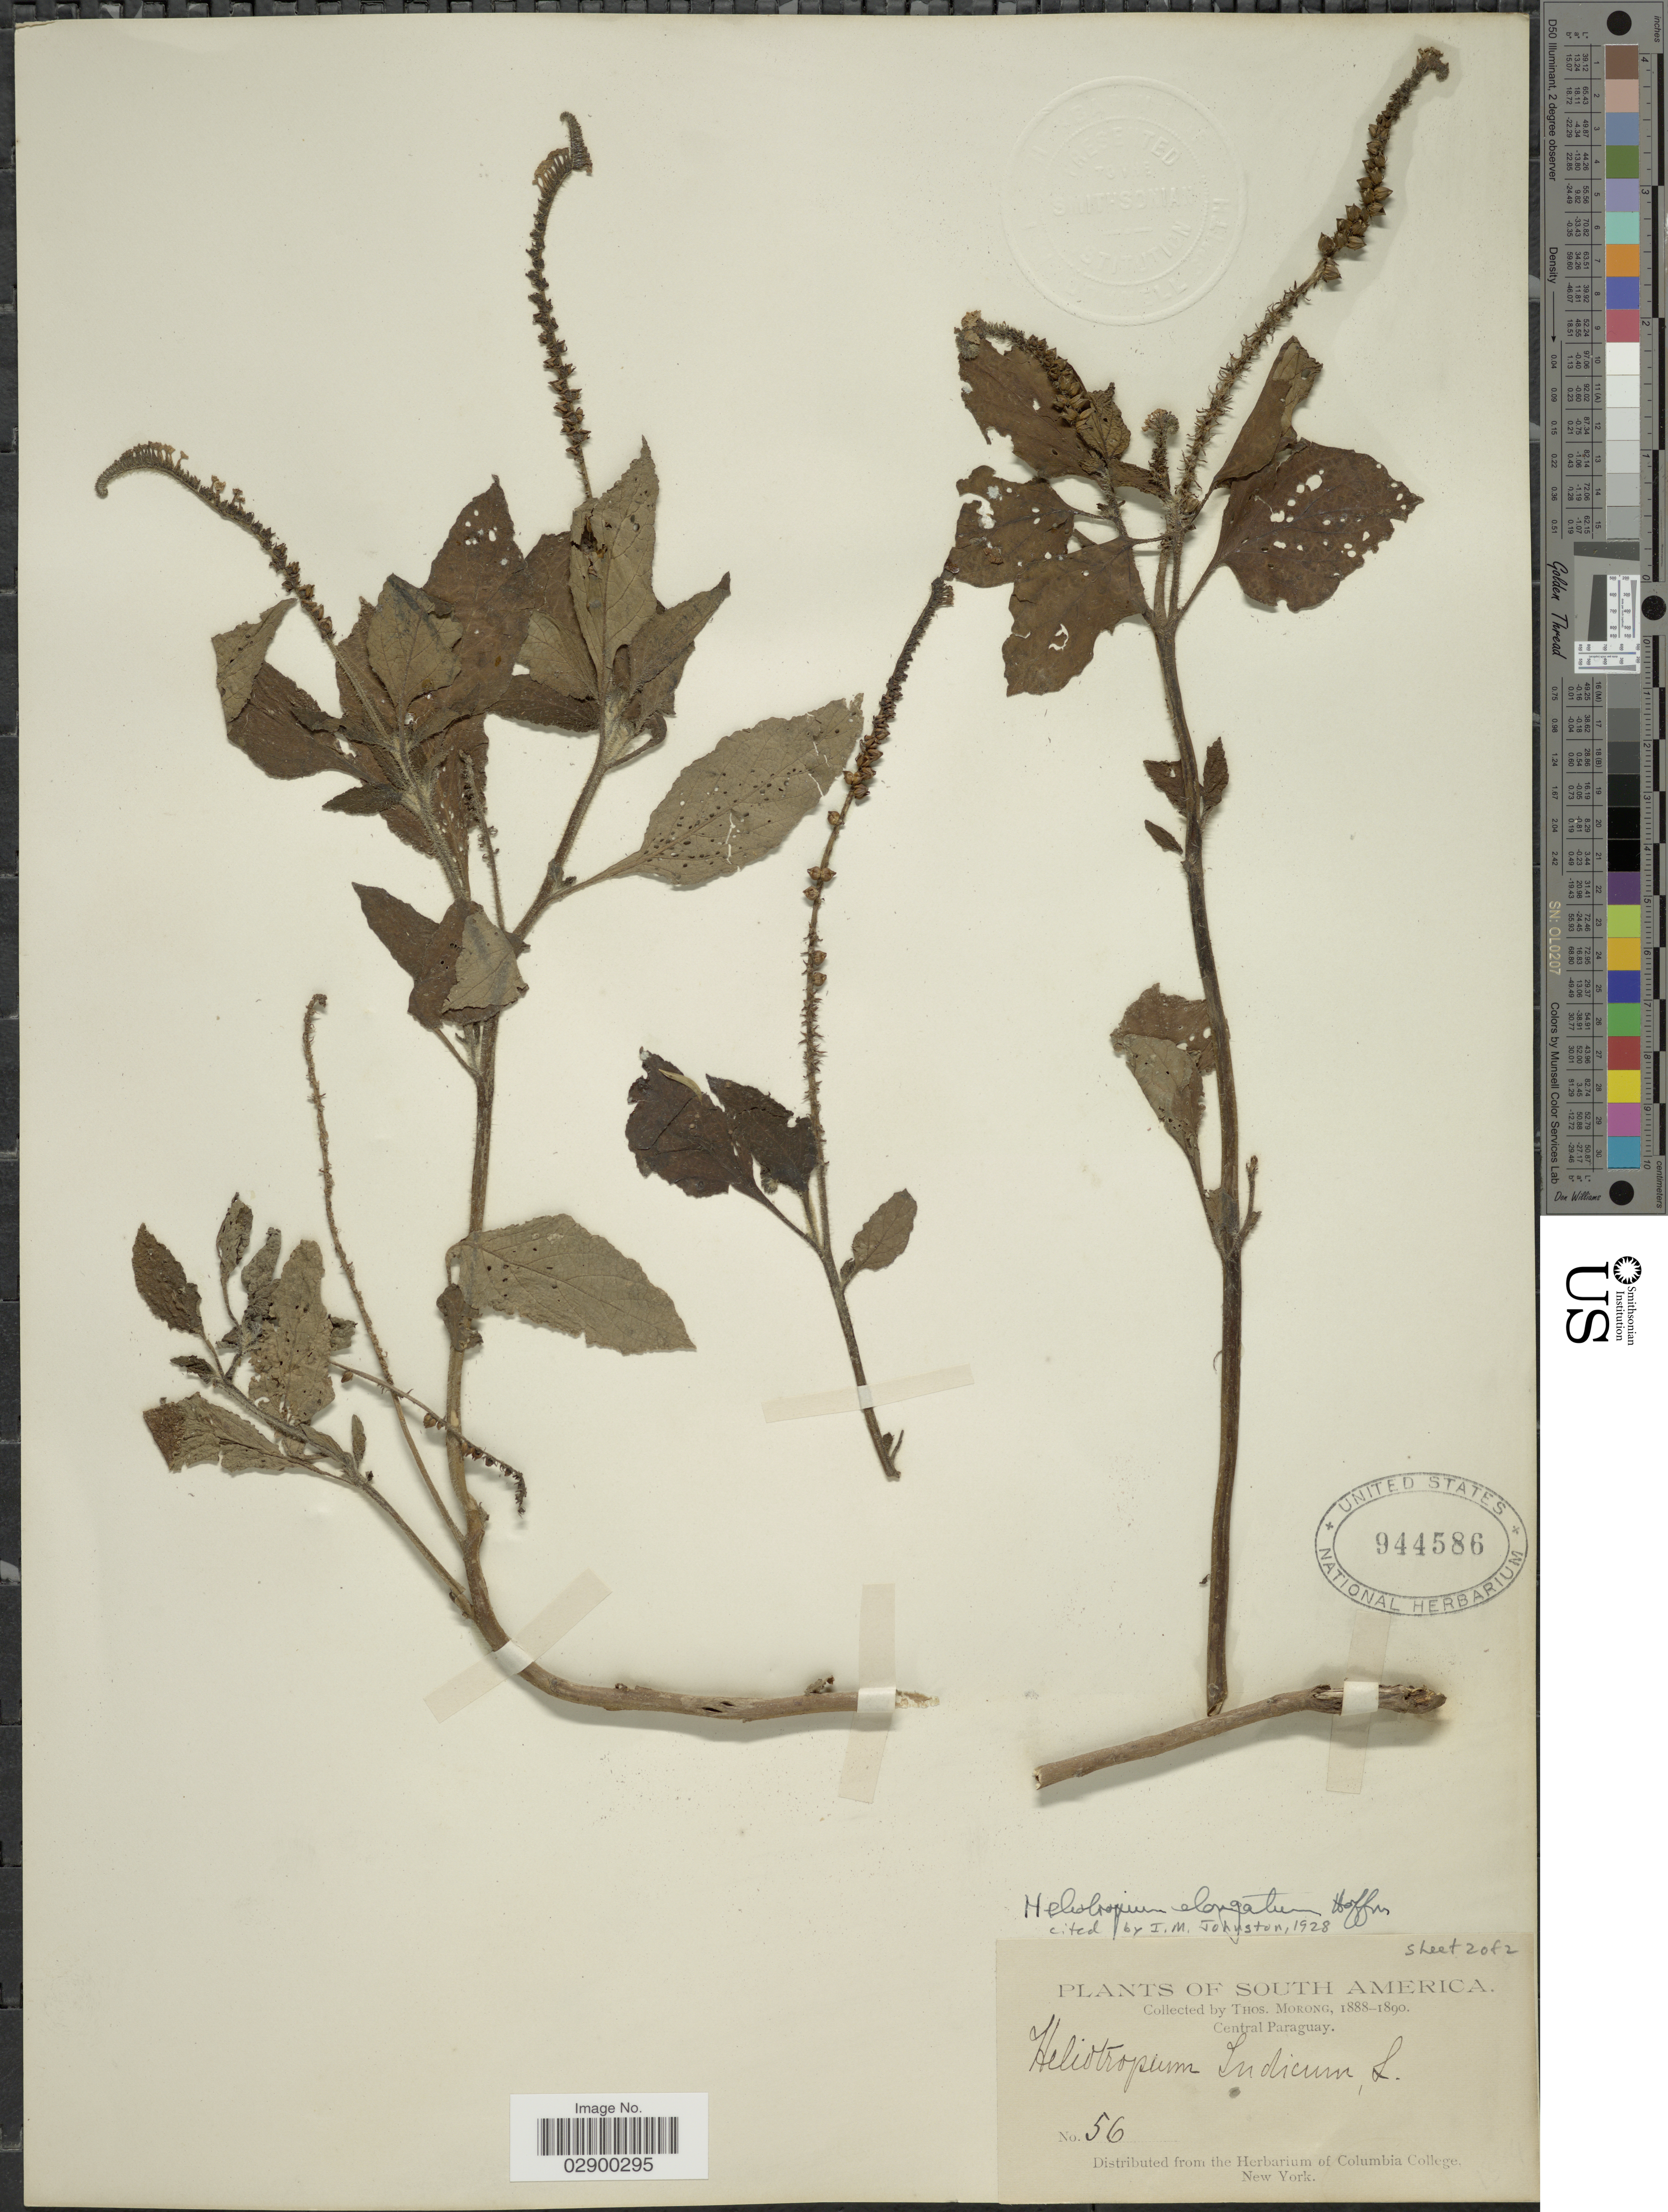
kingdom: Plantae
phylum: Tracheophyta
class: Magnoliopsida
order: Boraginales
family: Heliotropiaceae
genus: Heliotropium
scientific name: Heliotropium elongatum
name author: (Lehm.) Gürke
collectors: ex herb. T. Morong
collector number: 56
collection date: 1888/1890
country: Paraguay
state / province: Central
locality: Central Paraguay.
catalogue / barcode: US 944586